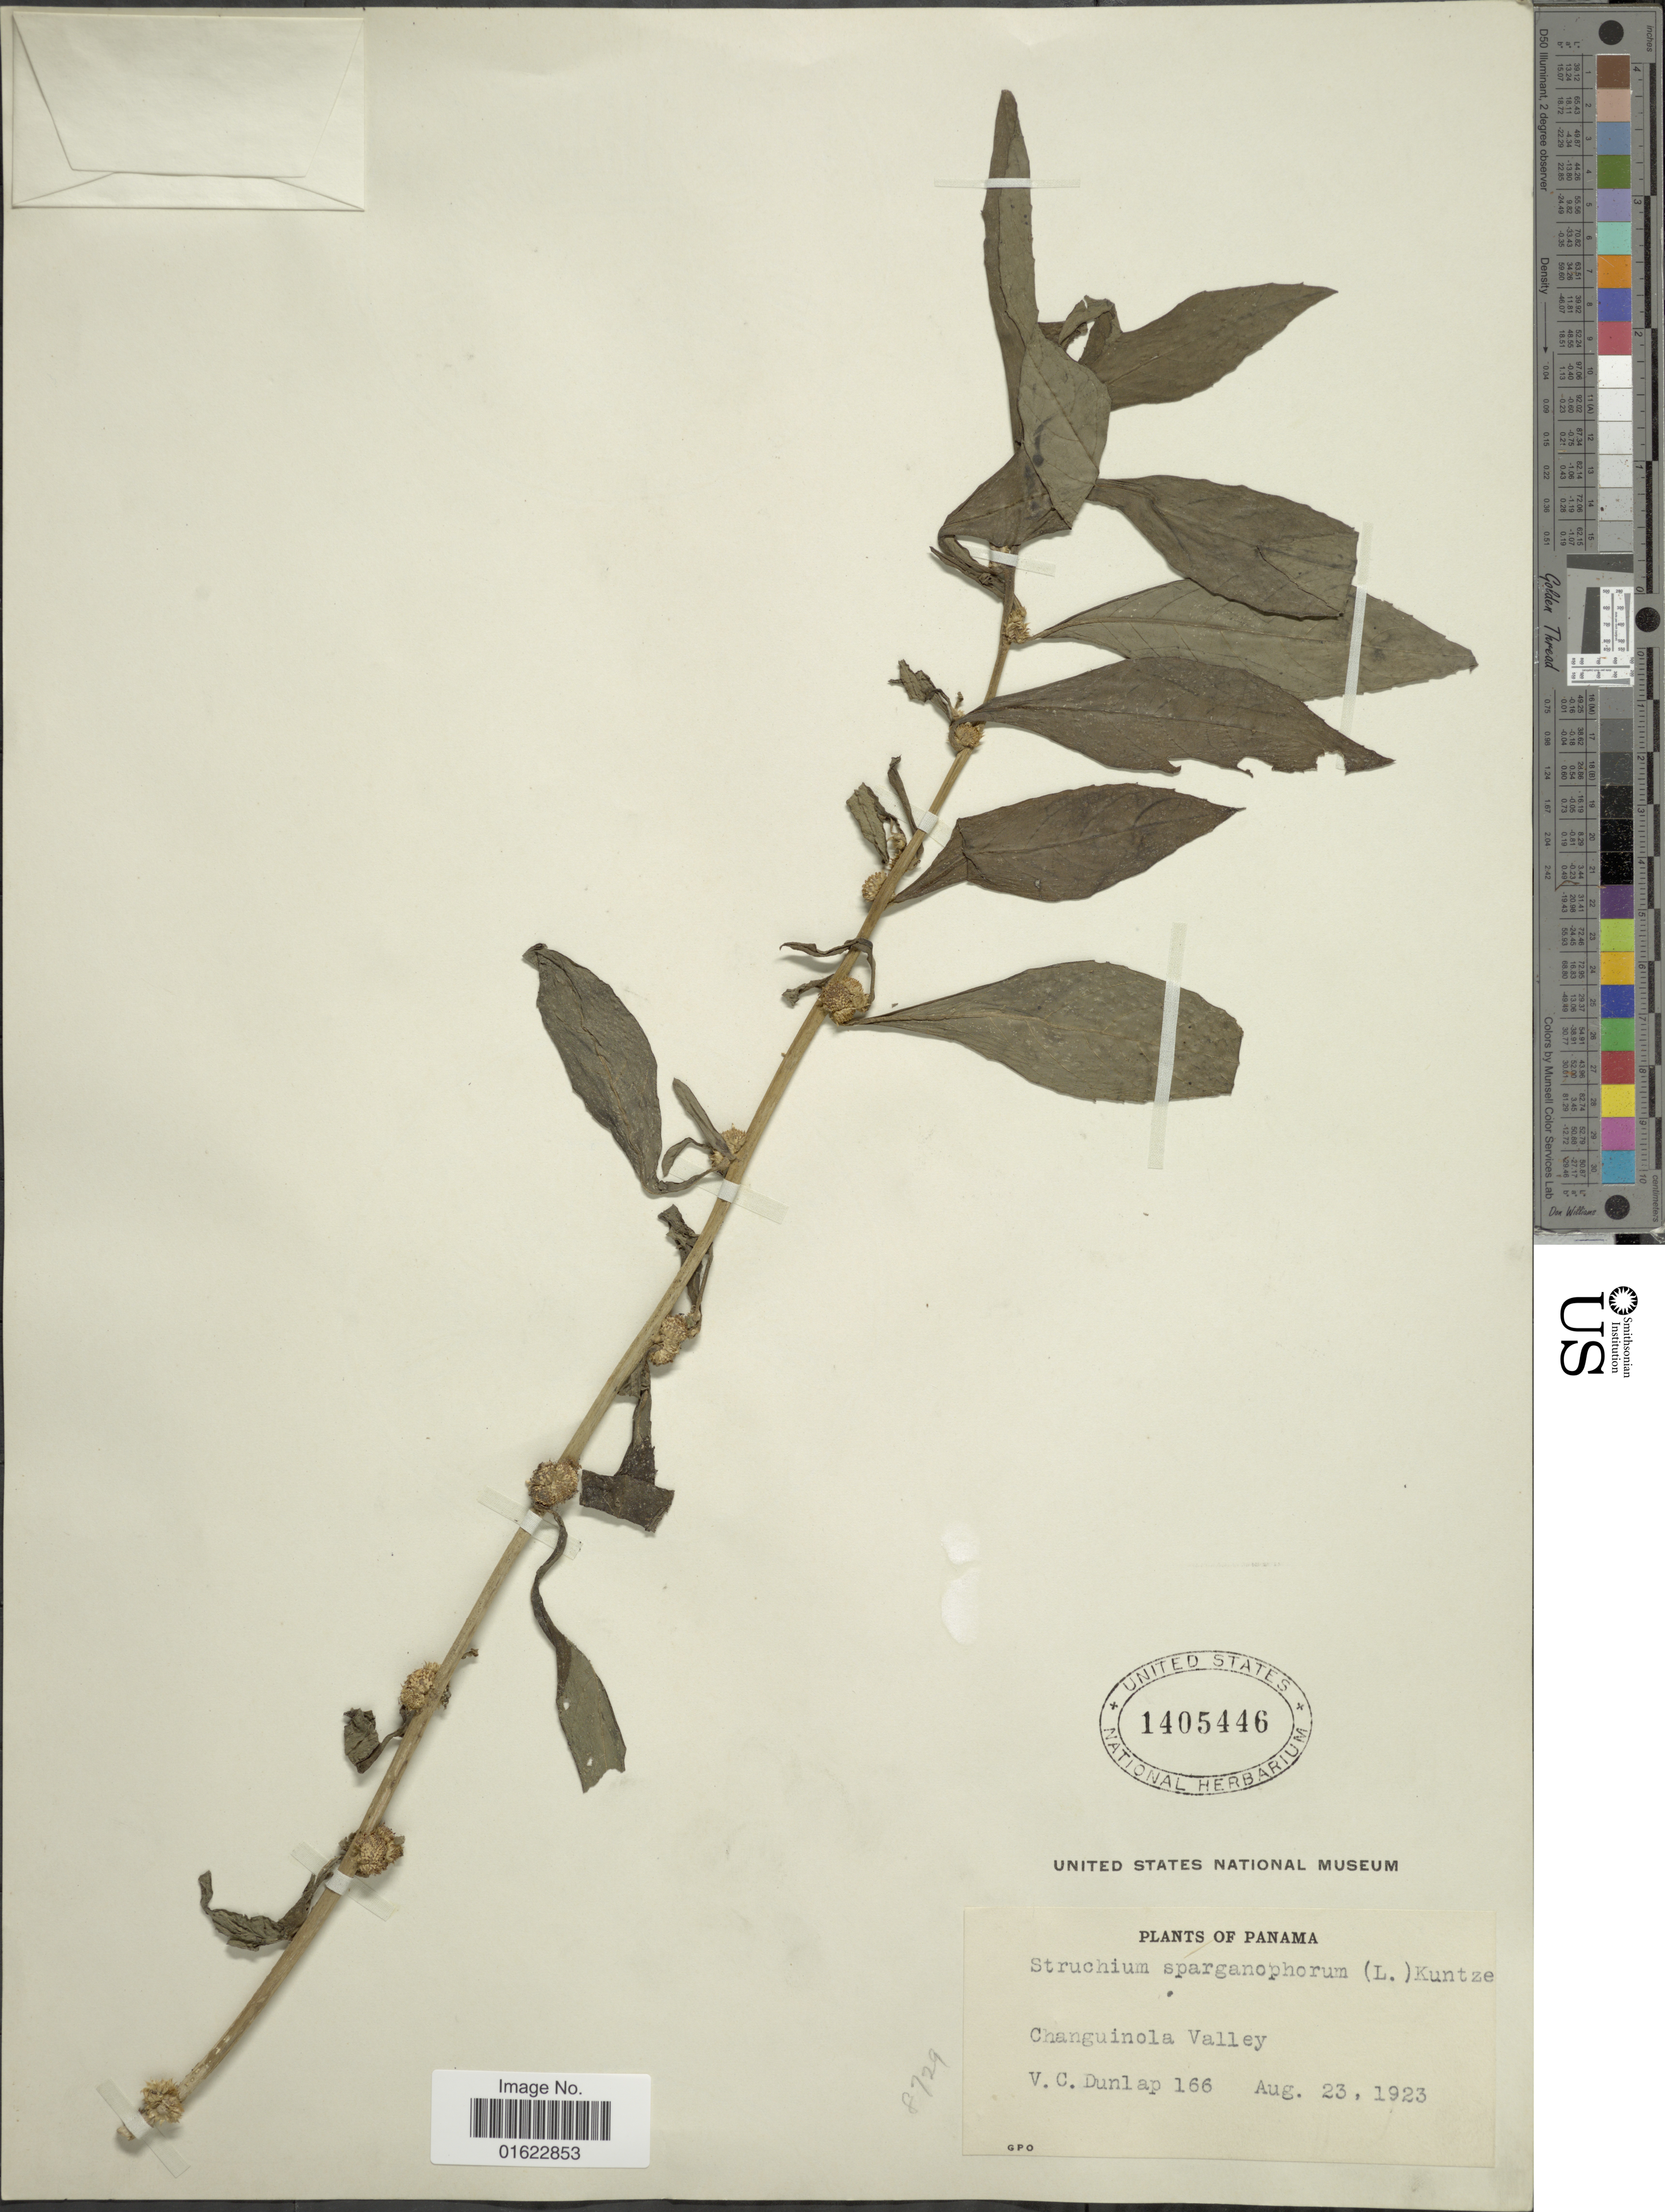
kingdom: Plantae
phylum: Tracheophyta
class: Magnoliopsida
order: Asterales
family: Asteraceae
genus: Struchium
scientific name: Struchium sparganophorum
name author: (L.) Kuntze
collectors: V. C. Dunlap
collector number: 166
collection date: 1923-08-23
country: Panama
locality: Panama. Changuinola Valley.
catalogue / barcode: US 1405446